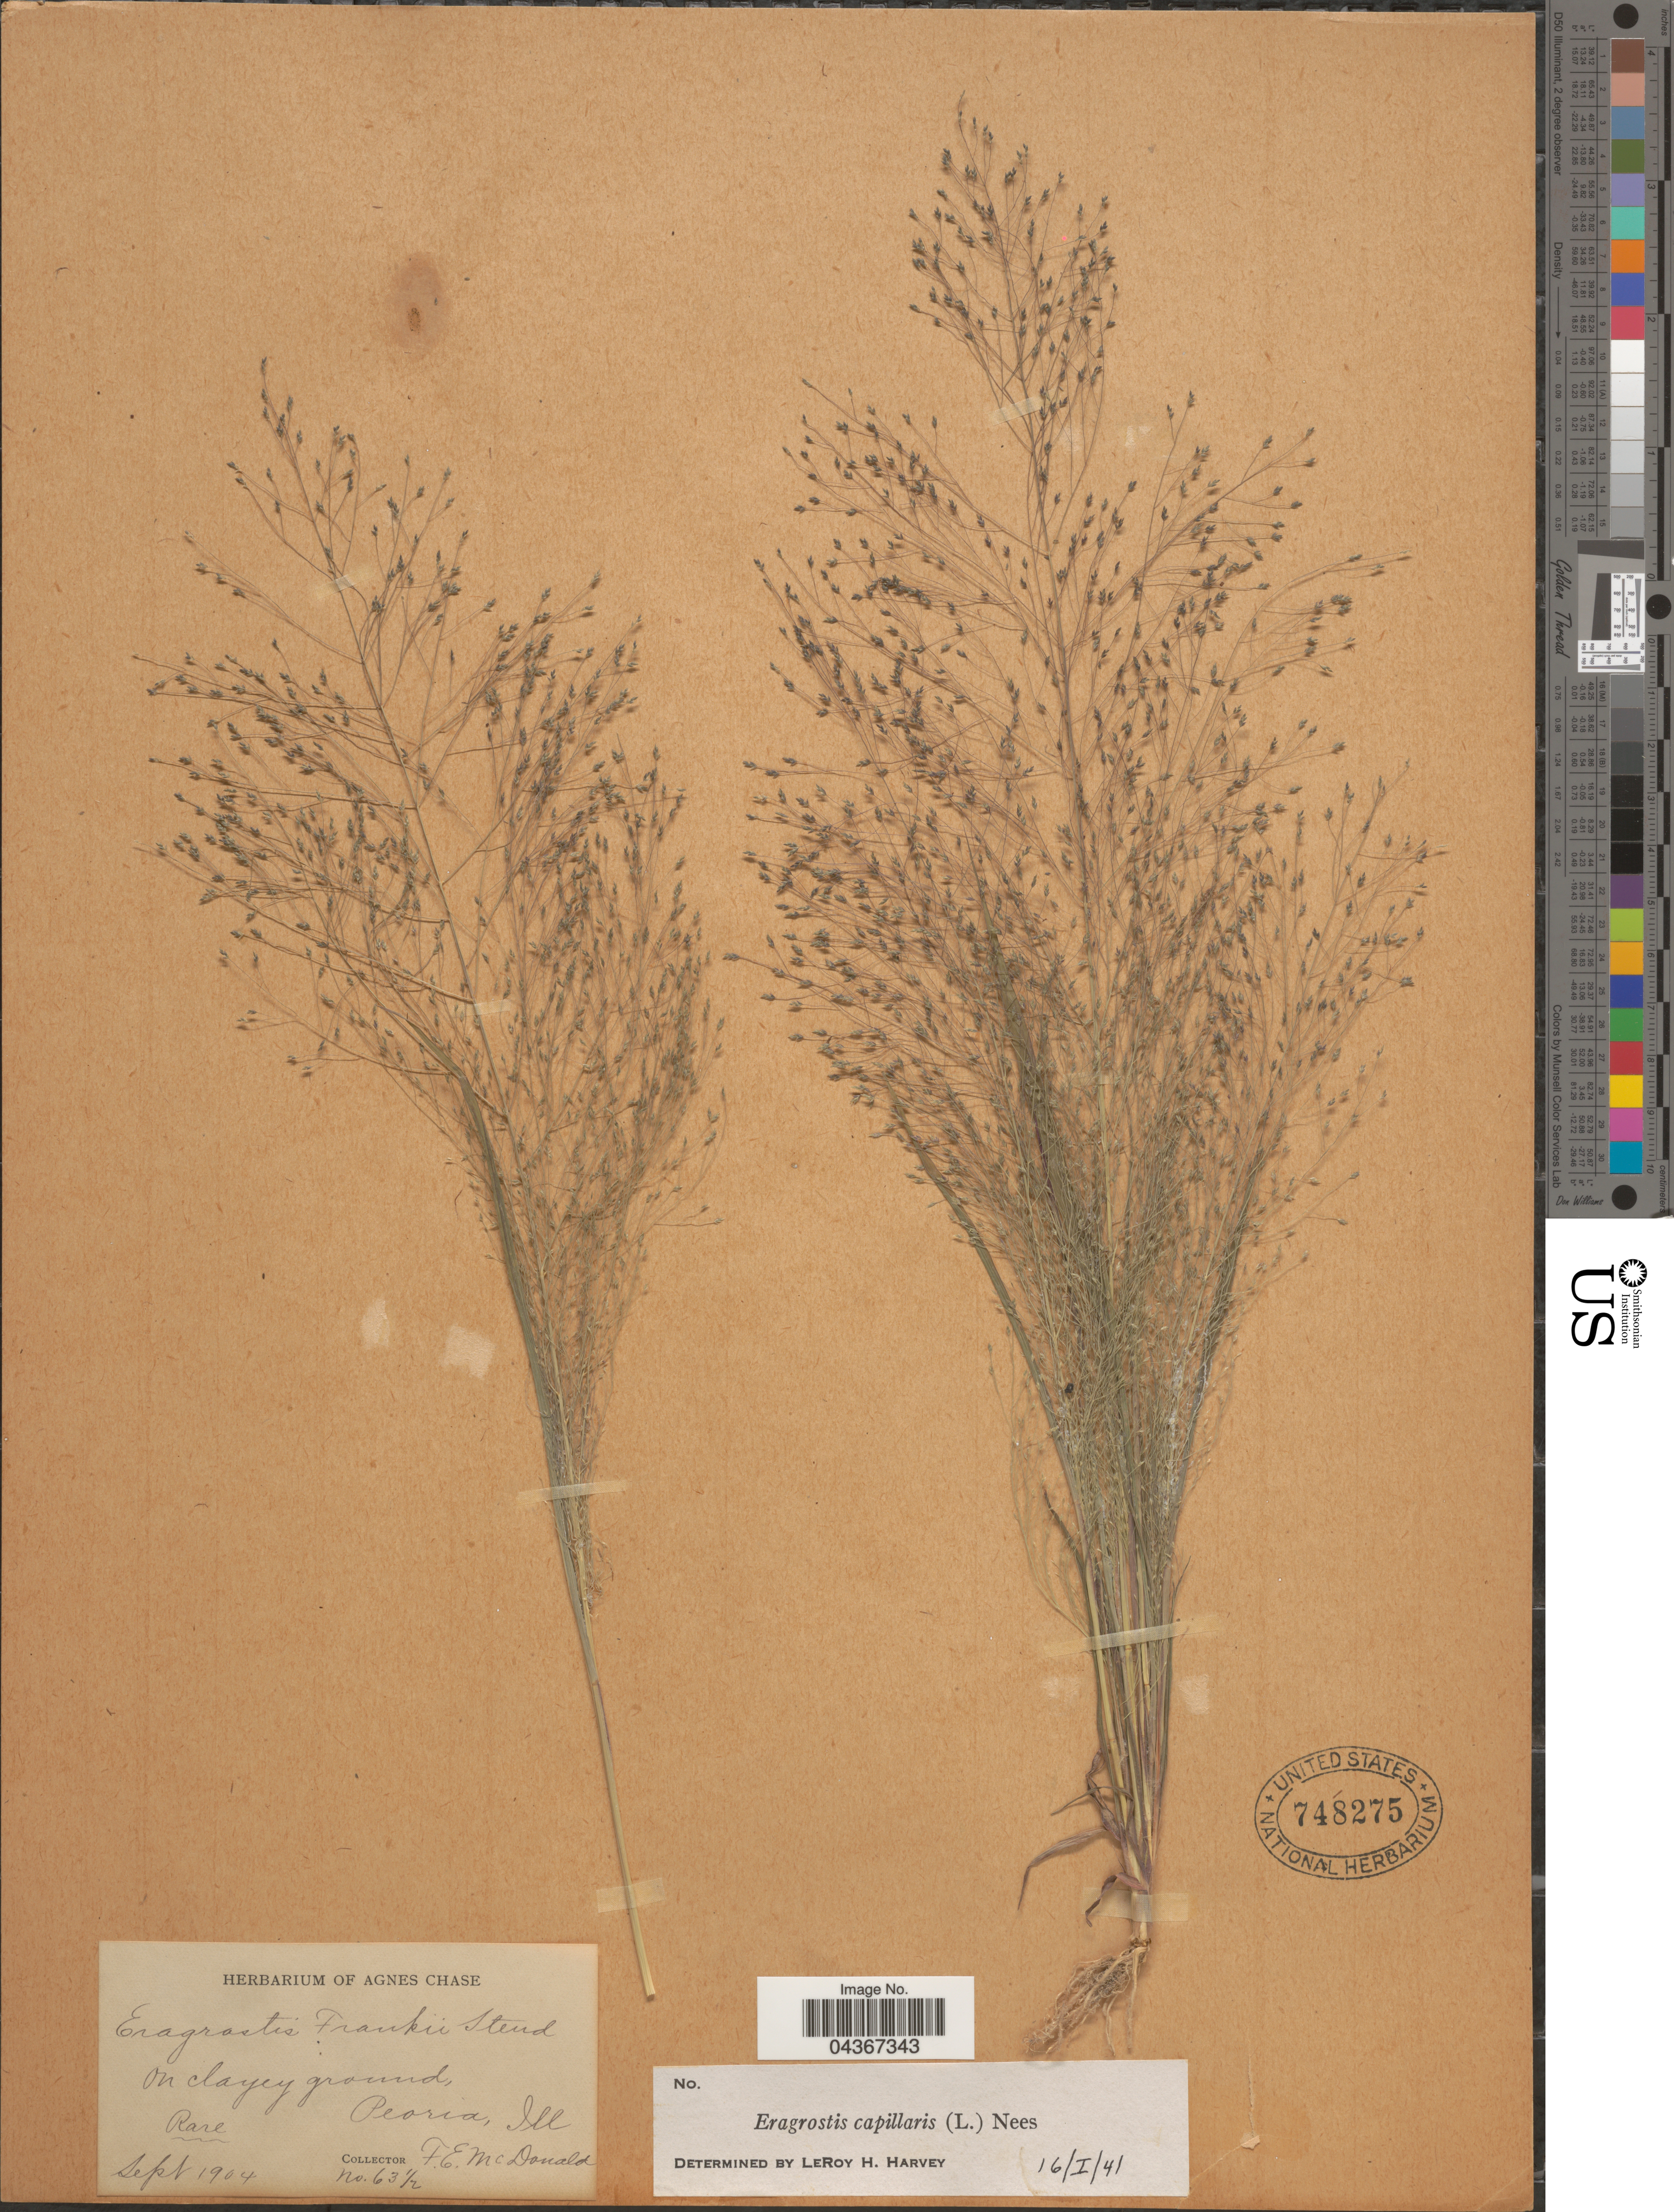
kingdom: Plantae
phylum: Tracheophyta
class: Liliopsida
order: Poales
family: Poaceae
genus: Eragrostis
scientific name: Eragrostis capillaris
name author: (L.) Nees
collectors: F. E. McDonald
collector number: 63½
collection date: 1904-09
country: United States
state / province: Illinois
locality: On clayey ground, Peoria.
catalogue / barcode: US 748275